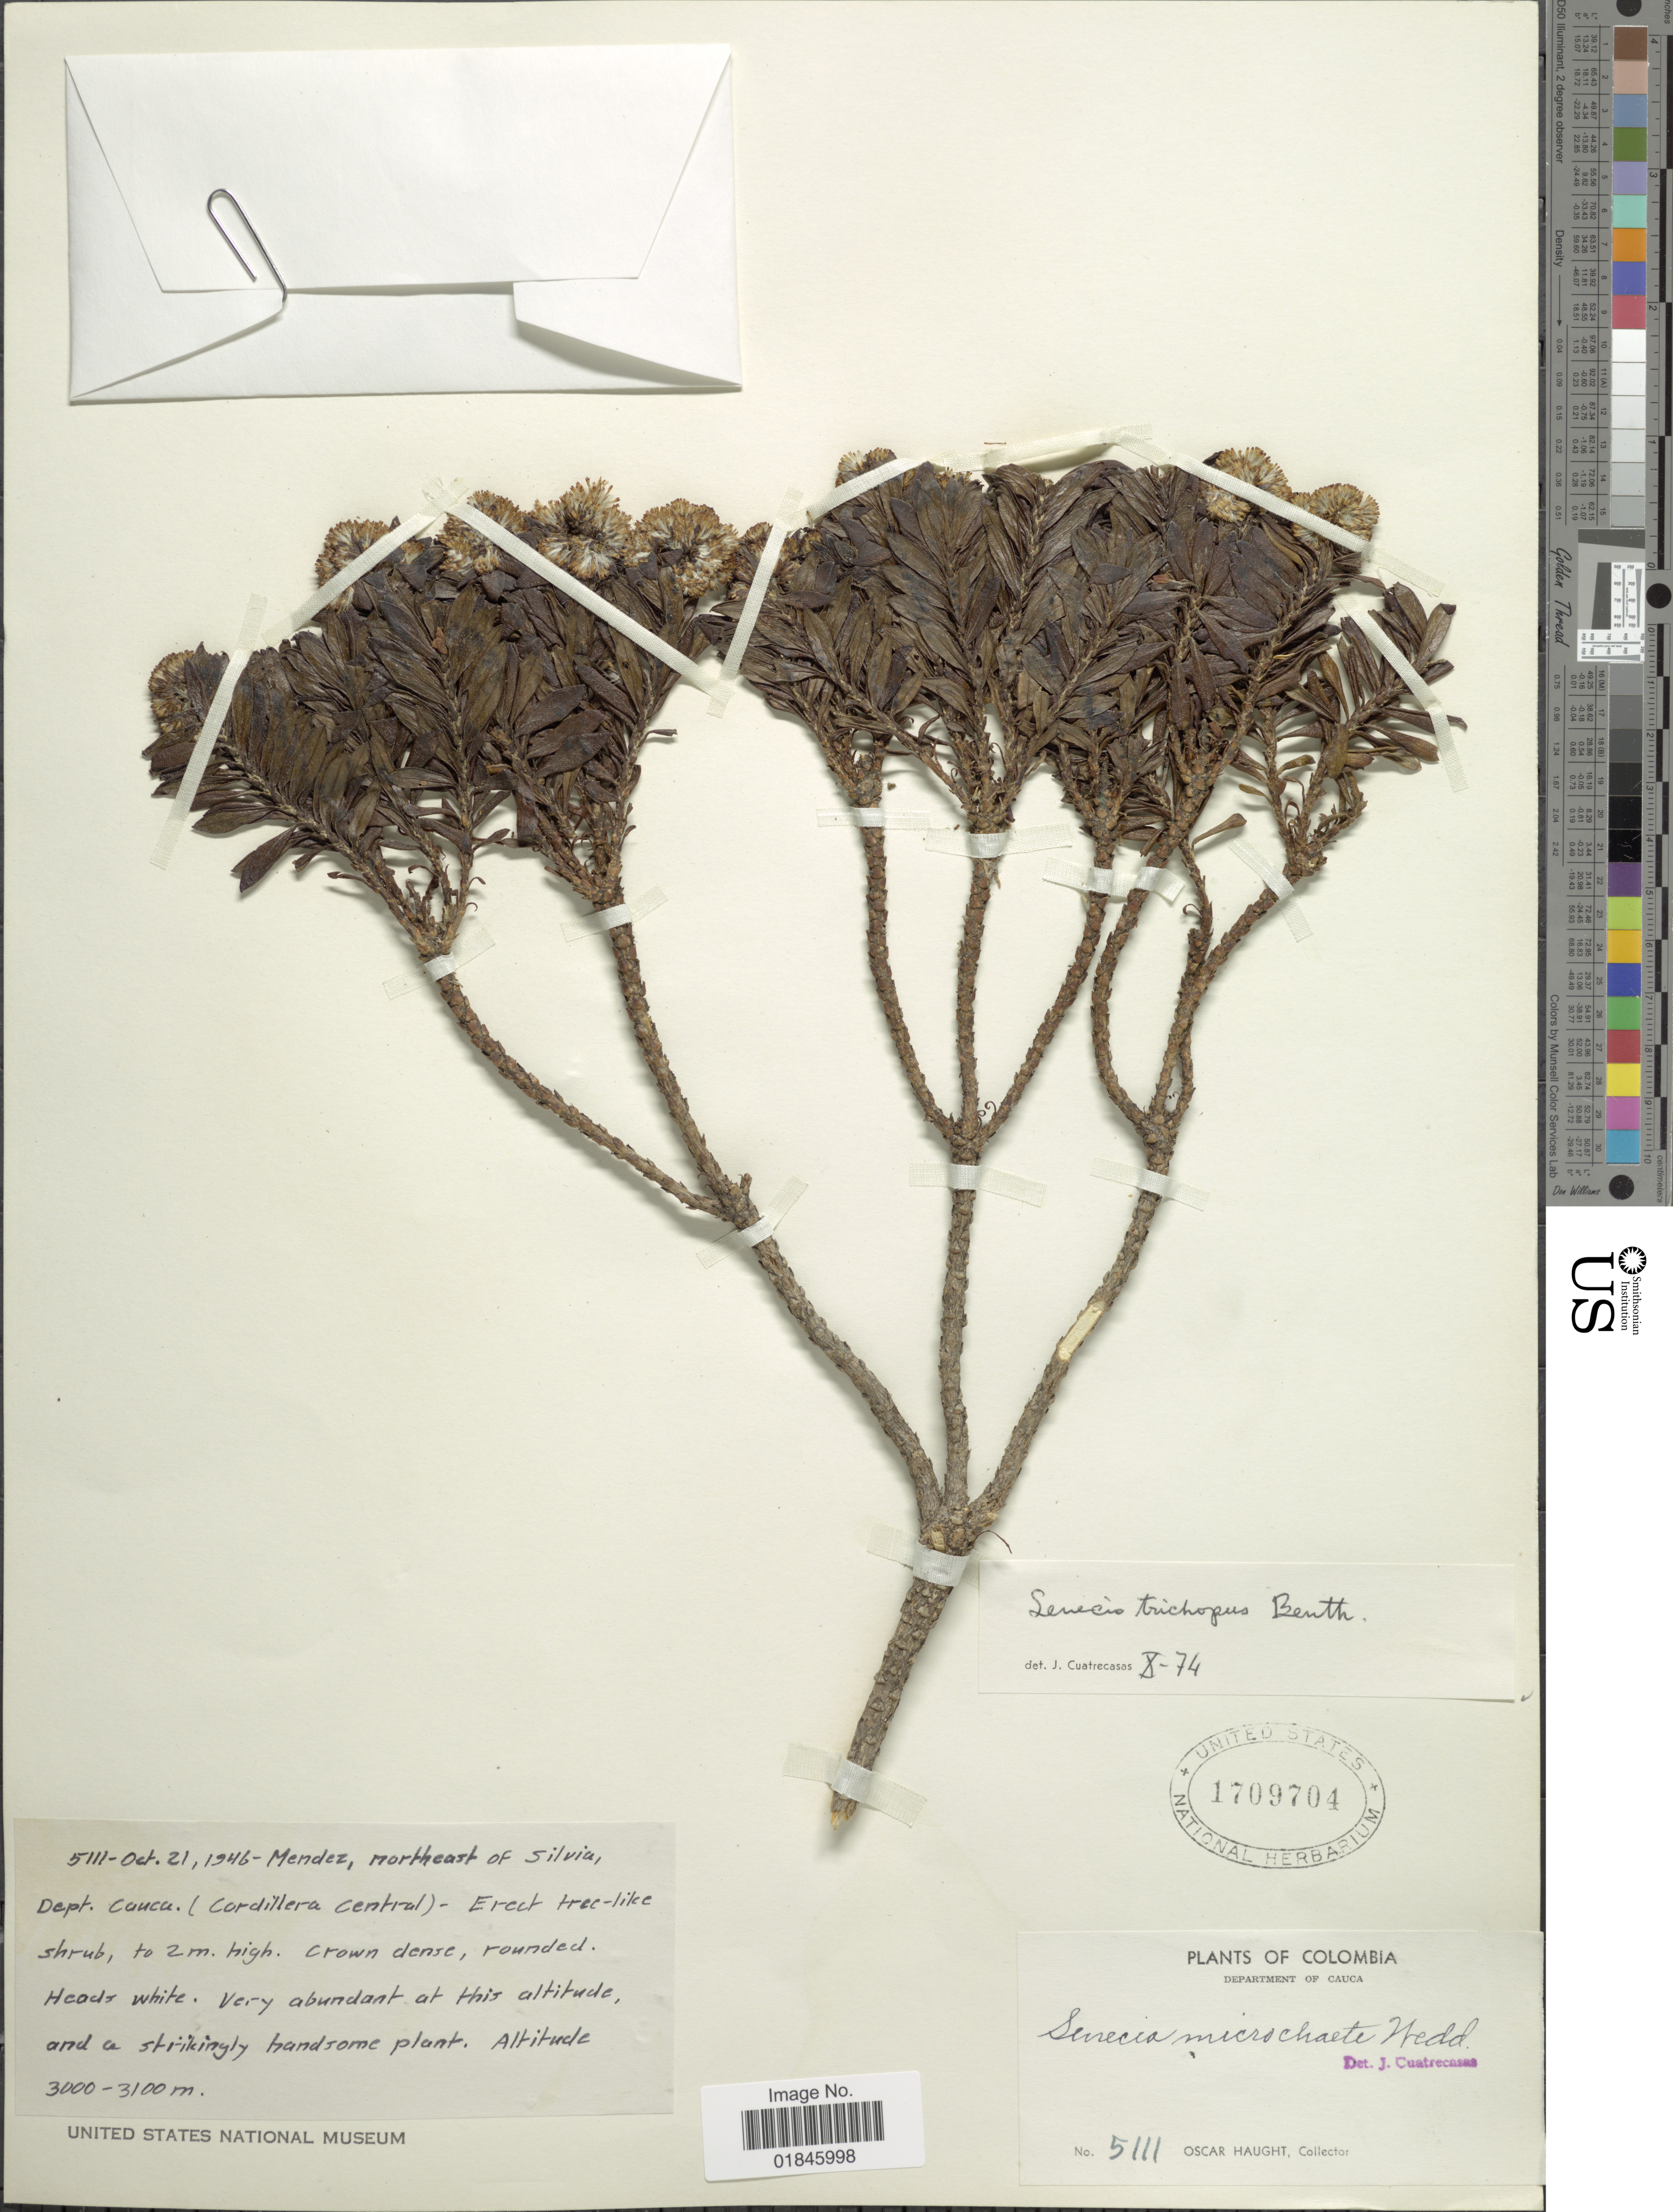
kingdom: Plantae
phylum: Tracheophyta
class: Magnoliopsida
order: Asterales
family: Asteraceae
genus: Pentacalia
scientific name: Pentacalia trichopus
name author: (Benth.) Cuatrec.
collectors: O. L. Haught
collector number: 5111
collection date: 1946-10-21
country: Colombia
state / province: Cauca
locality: Department of Cauca. Mendez, northeast of Silvia, Dept. Cauca (Cordillera Central)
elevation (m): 3000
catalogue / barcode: US 1709704